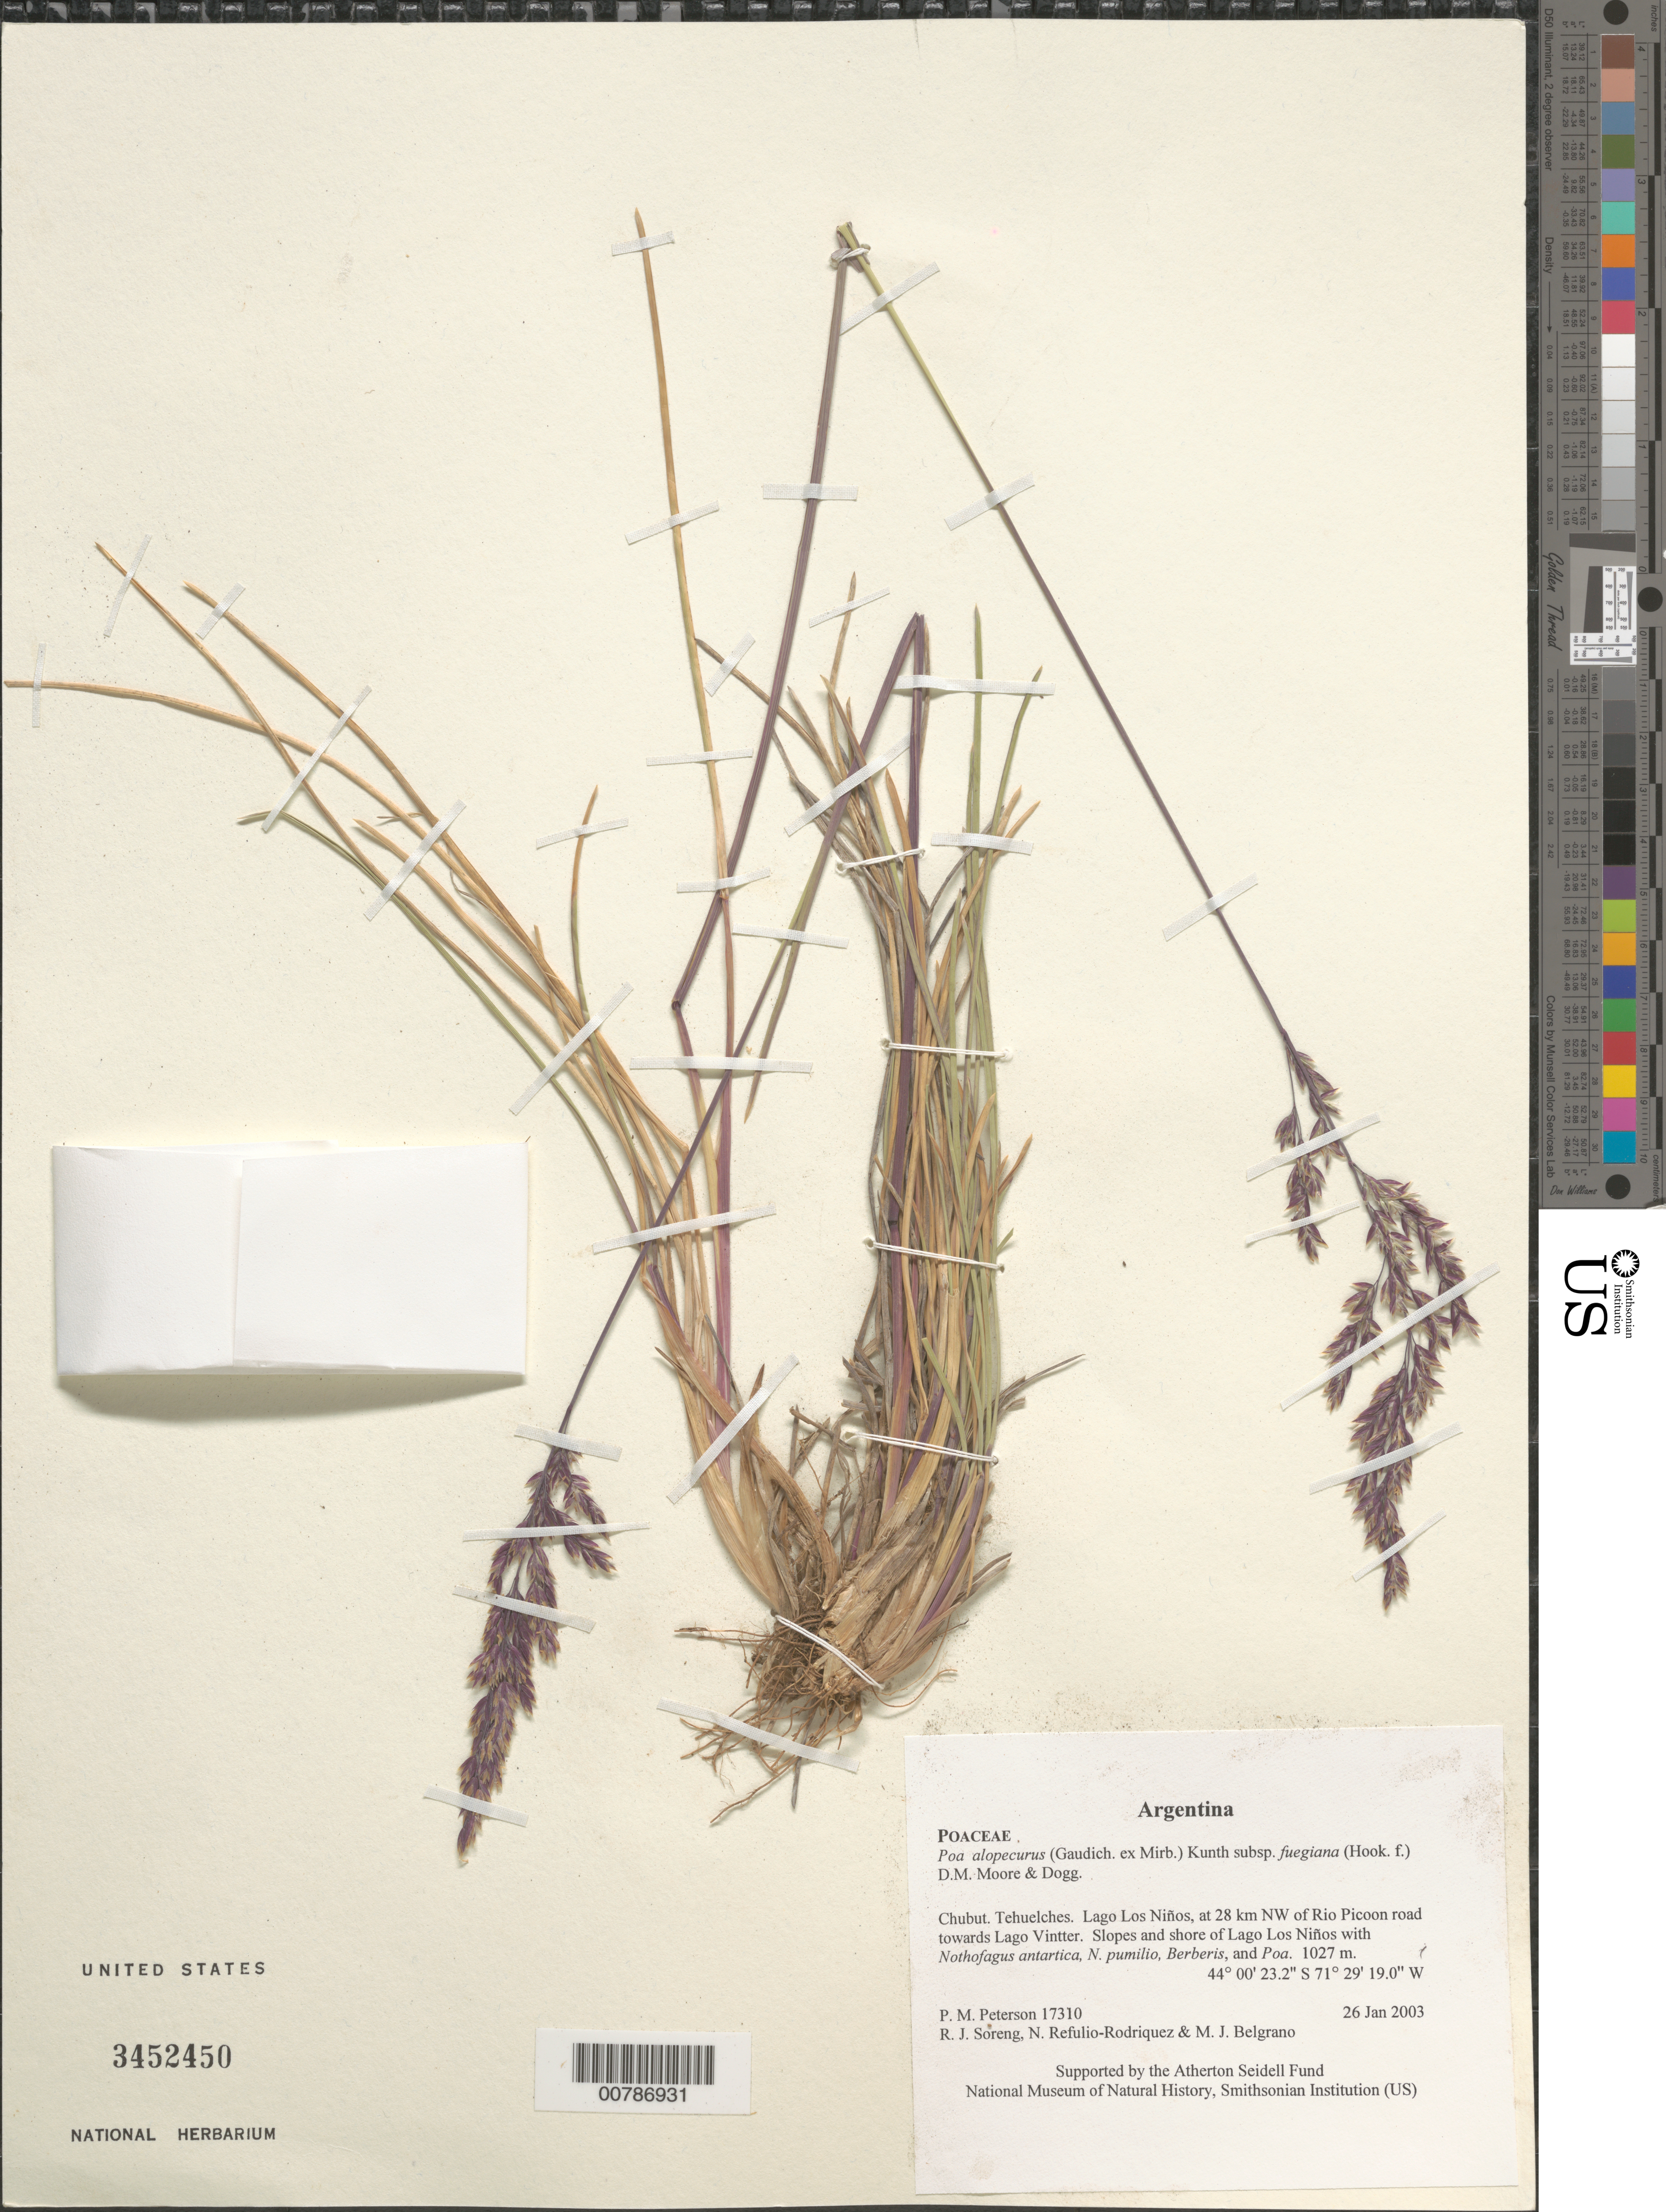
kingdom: Plantae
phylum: Tracheophyta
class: Liliopsida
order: Poales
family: Poaceae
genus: Poa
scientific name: Poa alopecurus subsp. fuegiana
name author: (Hook. f.) D.M. Moore & Dogg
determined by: Soreng, Robert J., Research Associate (BOT), Smithsonian Institution - National Museum of Natural History (UNITED STATES)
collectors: P. M. Peterson, R. J. Soreng, N. Refulio-Rodríguez & M. Belgrano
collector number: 17310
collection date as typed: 26 Jan 2003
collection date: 2003-01-26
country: Argentina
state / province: Chubut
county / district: Tehuelches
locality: Lago Los Niños, at 28 km NW of Rio Picoon road towards Lago Vintter. Slopes and shore of Lago Los Niños with Nothofagus antartica, N. pumilio, Berberis, and Poa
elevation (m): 1027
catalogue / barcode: US 3452450